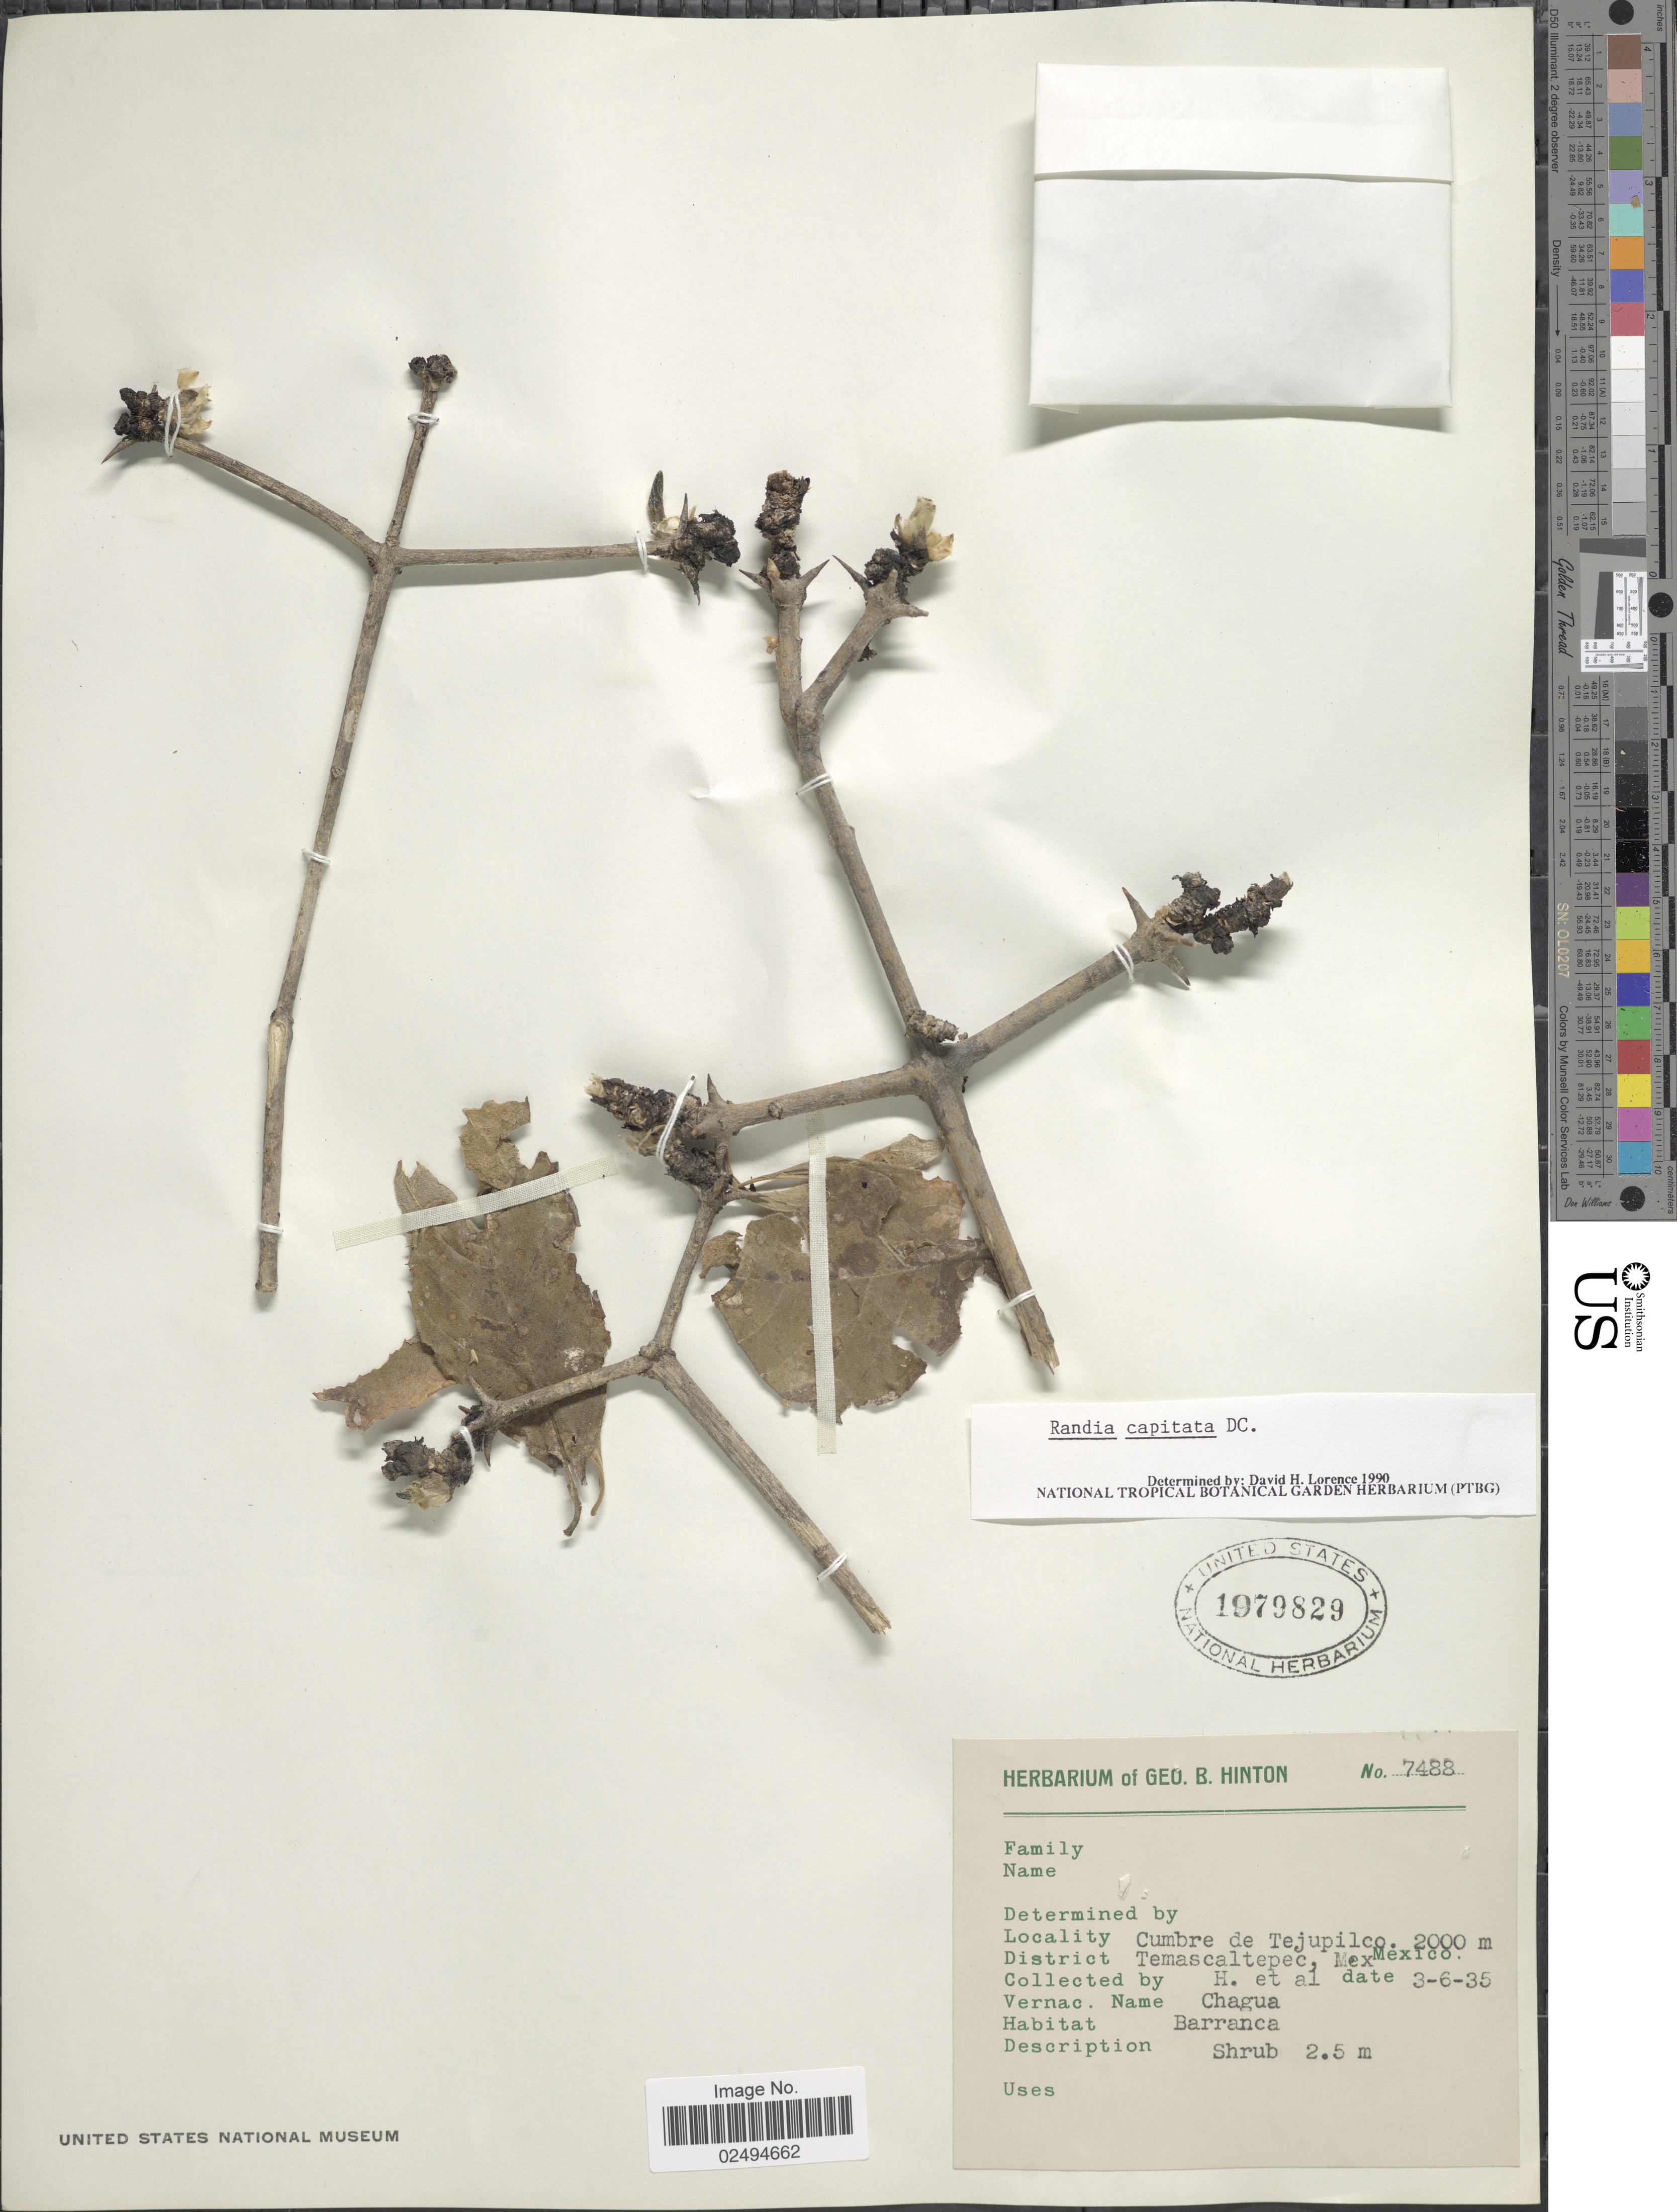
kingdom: Plantae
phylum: Tracheophyta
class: Magnoliopsida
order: Gentianales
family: Rubiaceae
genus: Randia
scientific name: Randia capitata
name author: DC.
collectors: G. B. Hinton & et al.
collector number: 7488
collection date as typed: Transcribed d/m/y: 6/3/35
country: Mexico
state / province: México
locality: Cumbre de Tejupilco, District Temascaltepec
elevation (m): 2000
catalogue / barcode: US 1979829